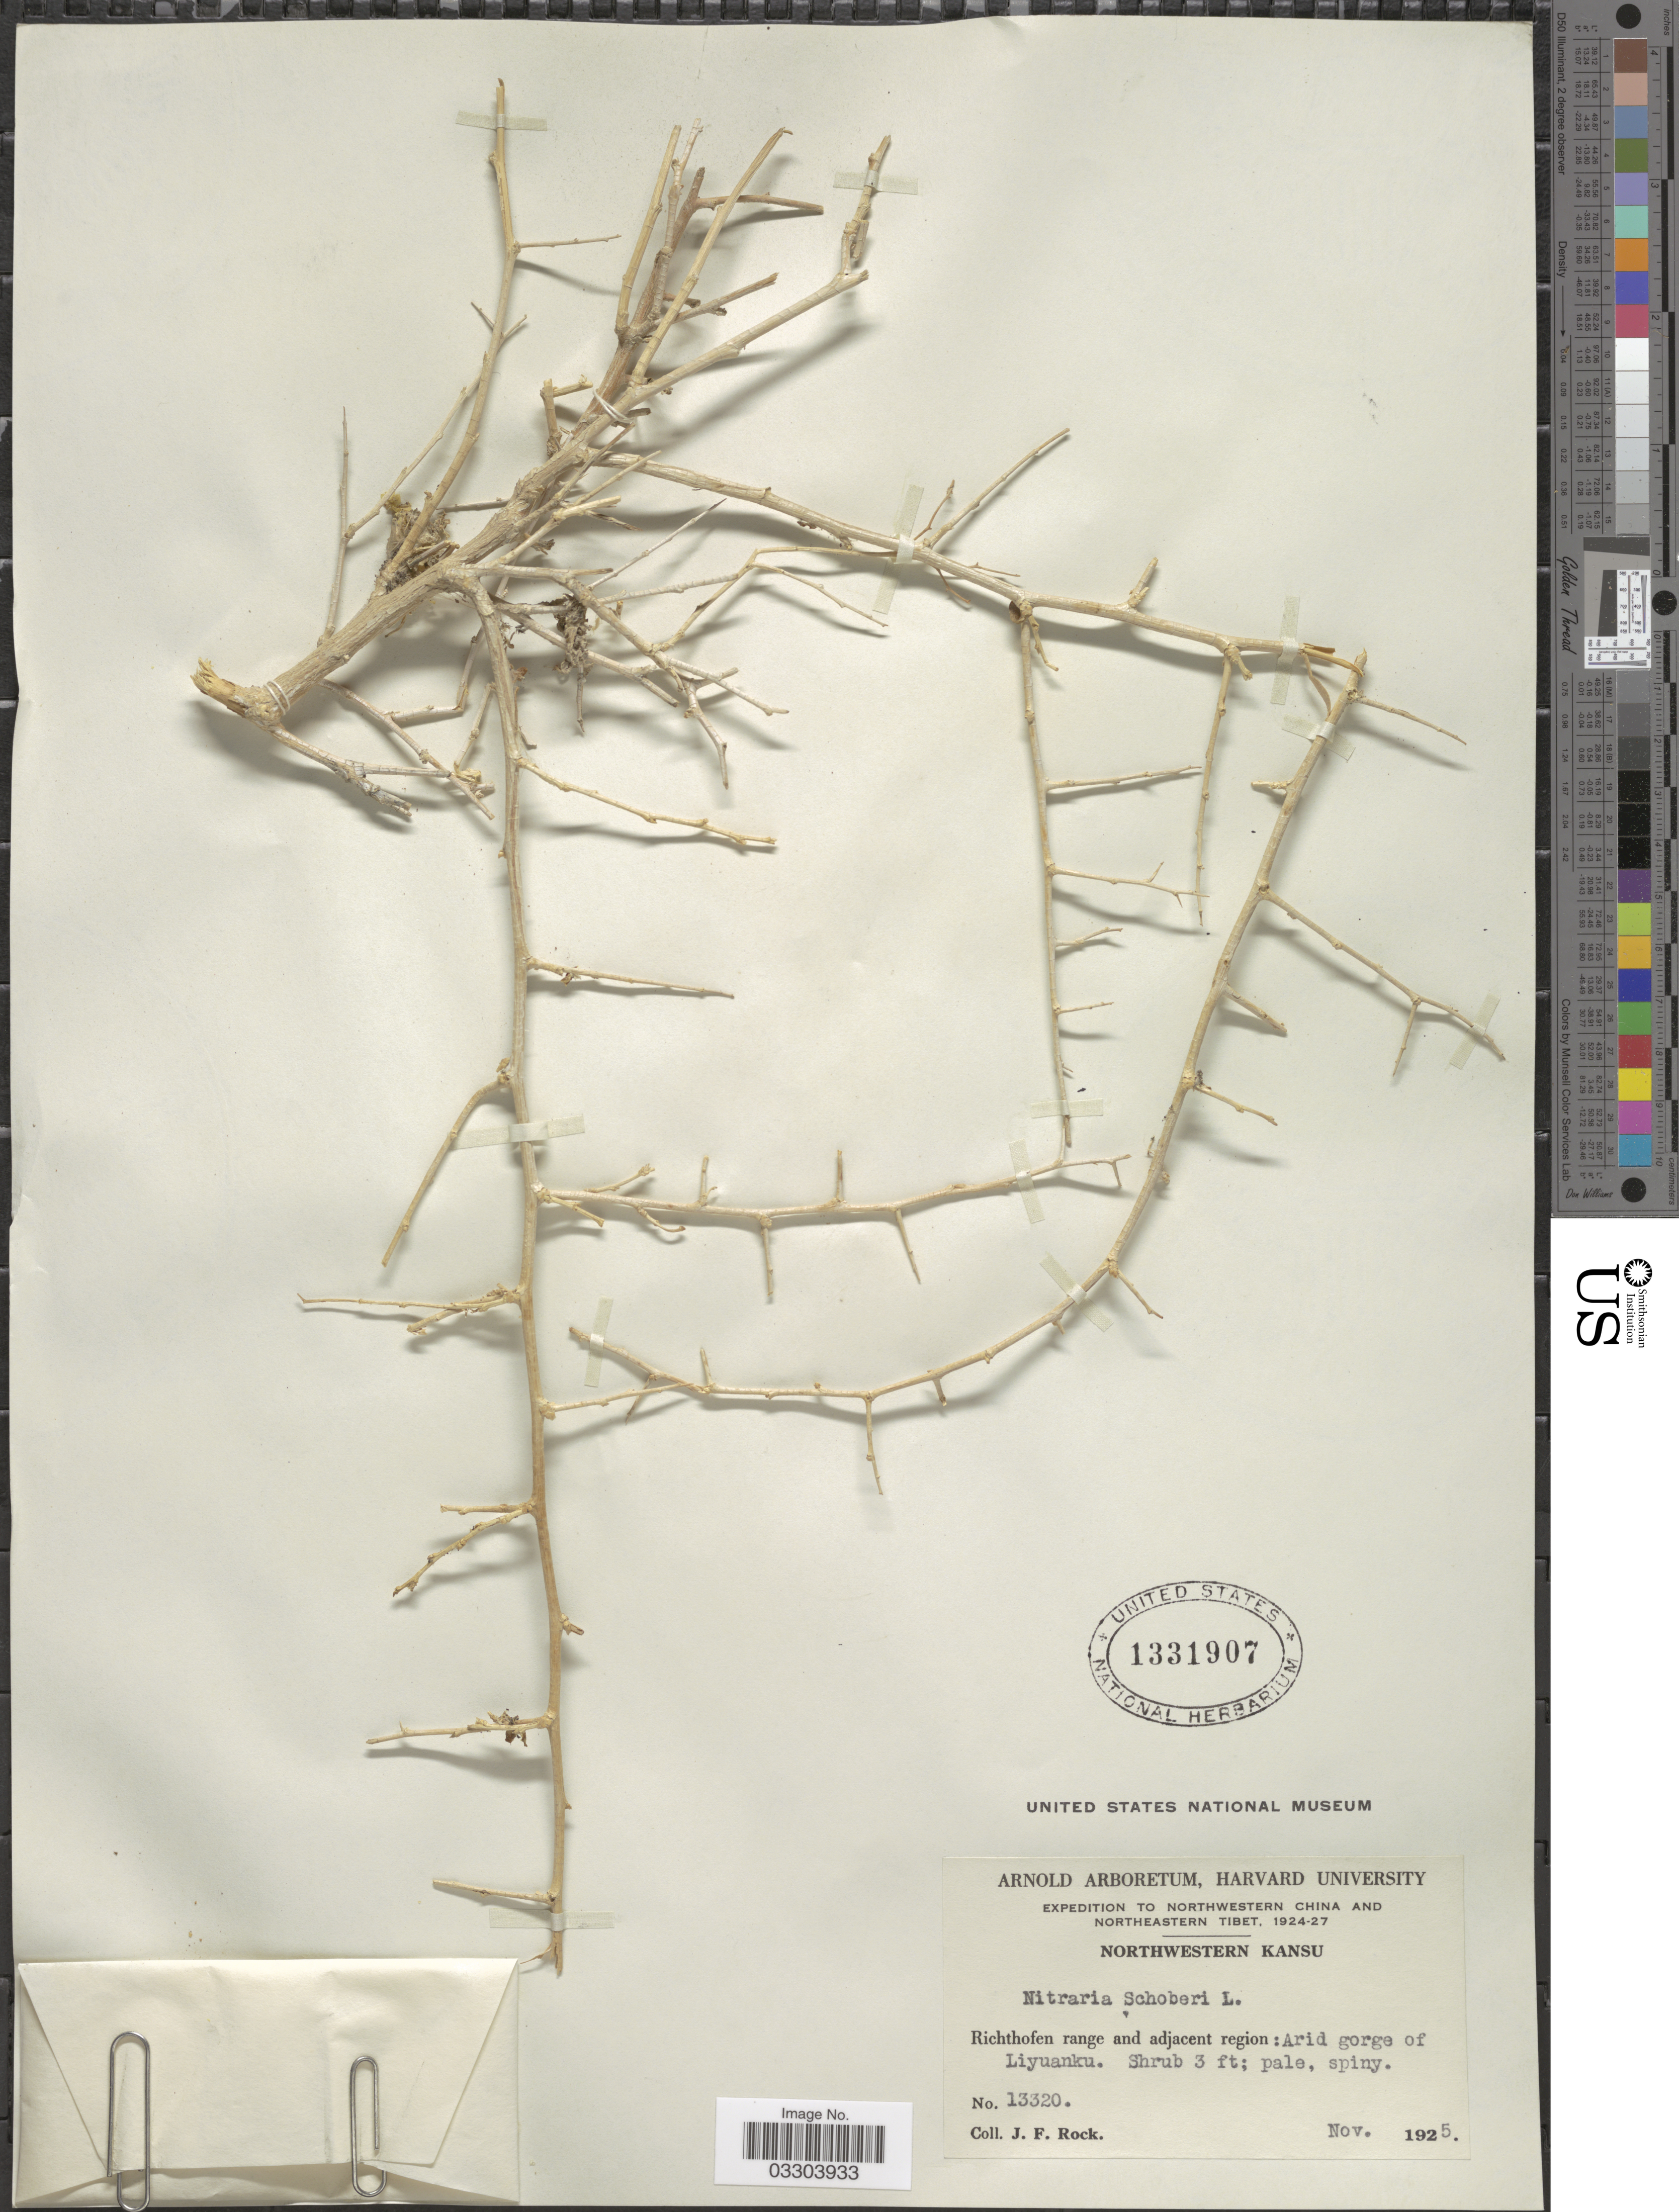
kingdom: Plantae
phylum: Tracheophyta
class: Magnoliopsida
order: Sapindales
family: Nitrariaceae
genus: Nitraria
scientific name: Nitraria schoberi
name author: L.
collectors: J. Rock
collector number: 13320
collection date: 1925-11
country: China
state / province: Gansu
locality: Northwestern China. Northwestern Kansu. Richthofen range and adjacent region: Arid gorge of Liyuanku.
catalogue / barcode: US 1331907